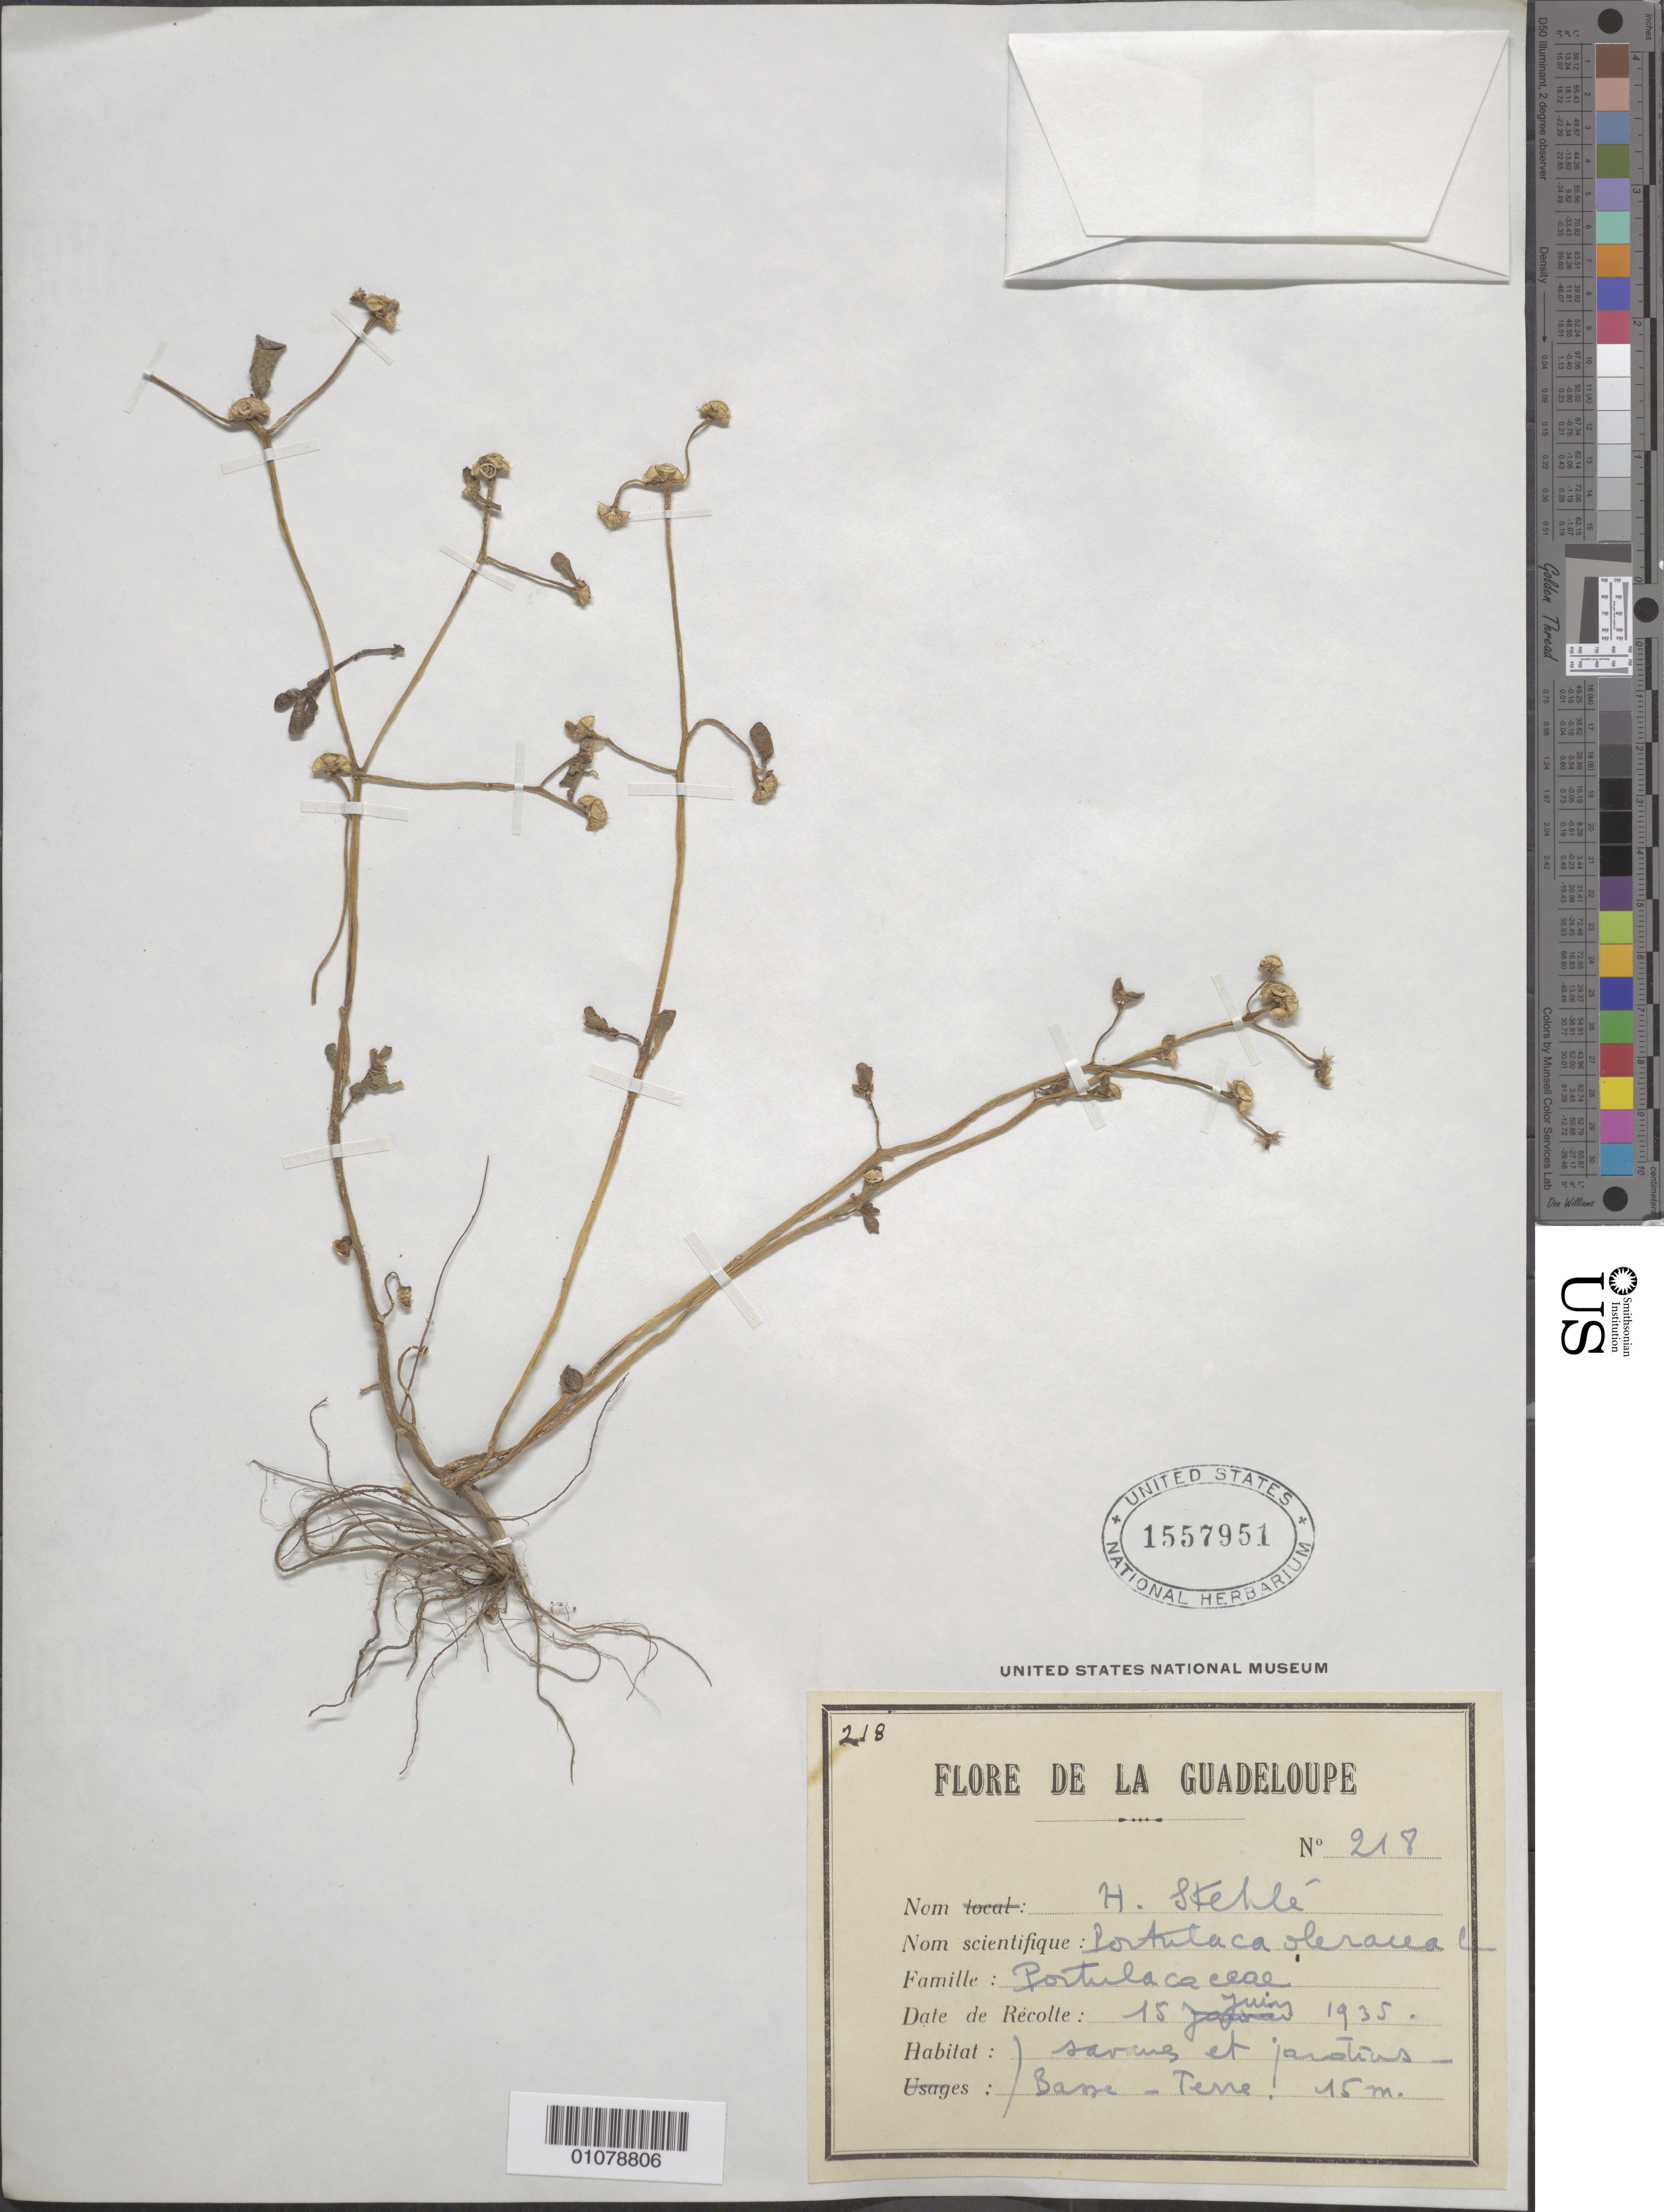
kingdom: Plantae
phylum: Tracheophyta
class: Magnoliopsida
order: Caryophyllales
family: Portulacaceae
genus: Portulaca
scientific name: Portulaca oleracea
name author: L.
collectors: H. Stehlé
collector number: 218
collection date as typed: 15 Jun 1935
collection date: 1935-06-15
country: Guadeloupe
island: Basse Terre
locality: Basse-Terre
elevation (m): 15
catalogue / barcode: US 1557951